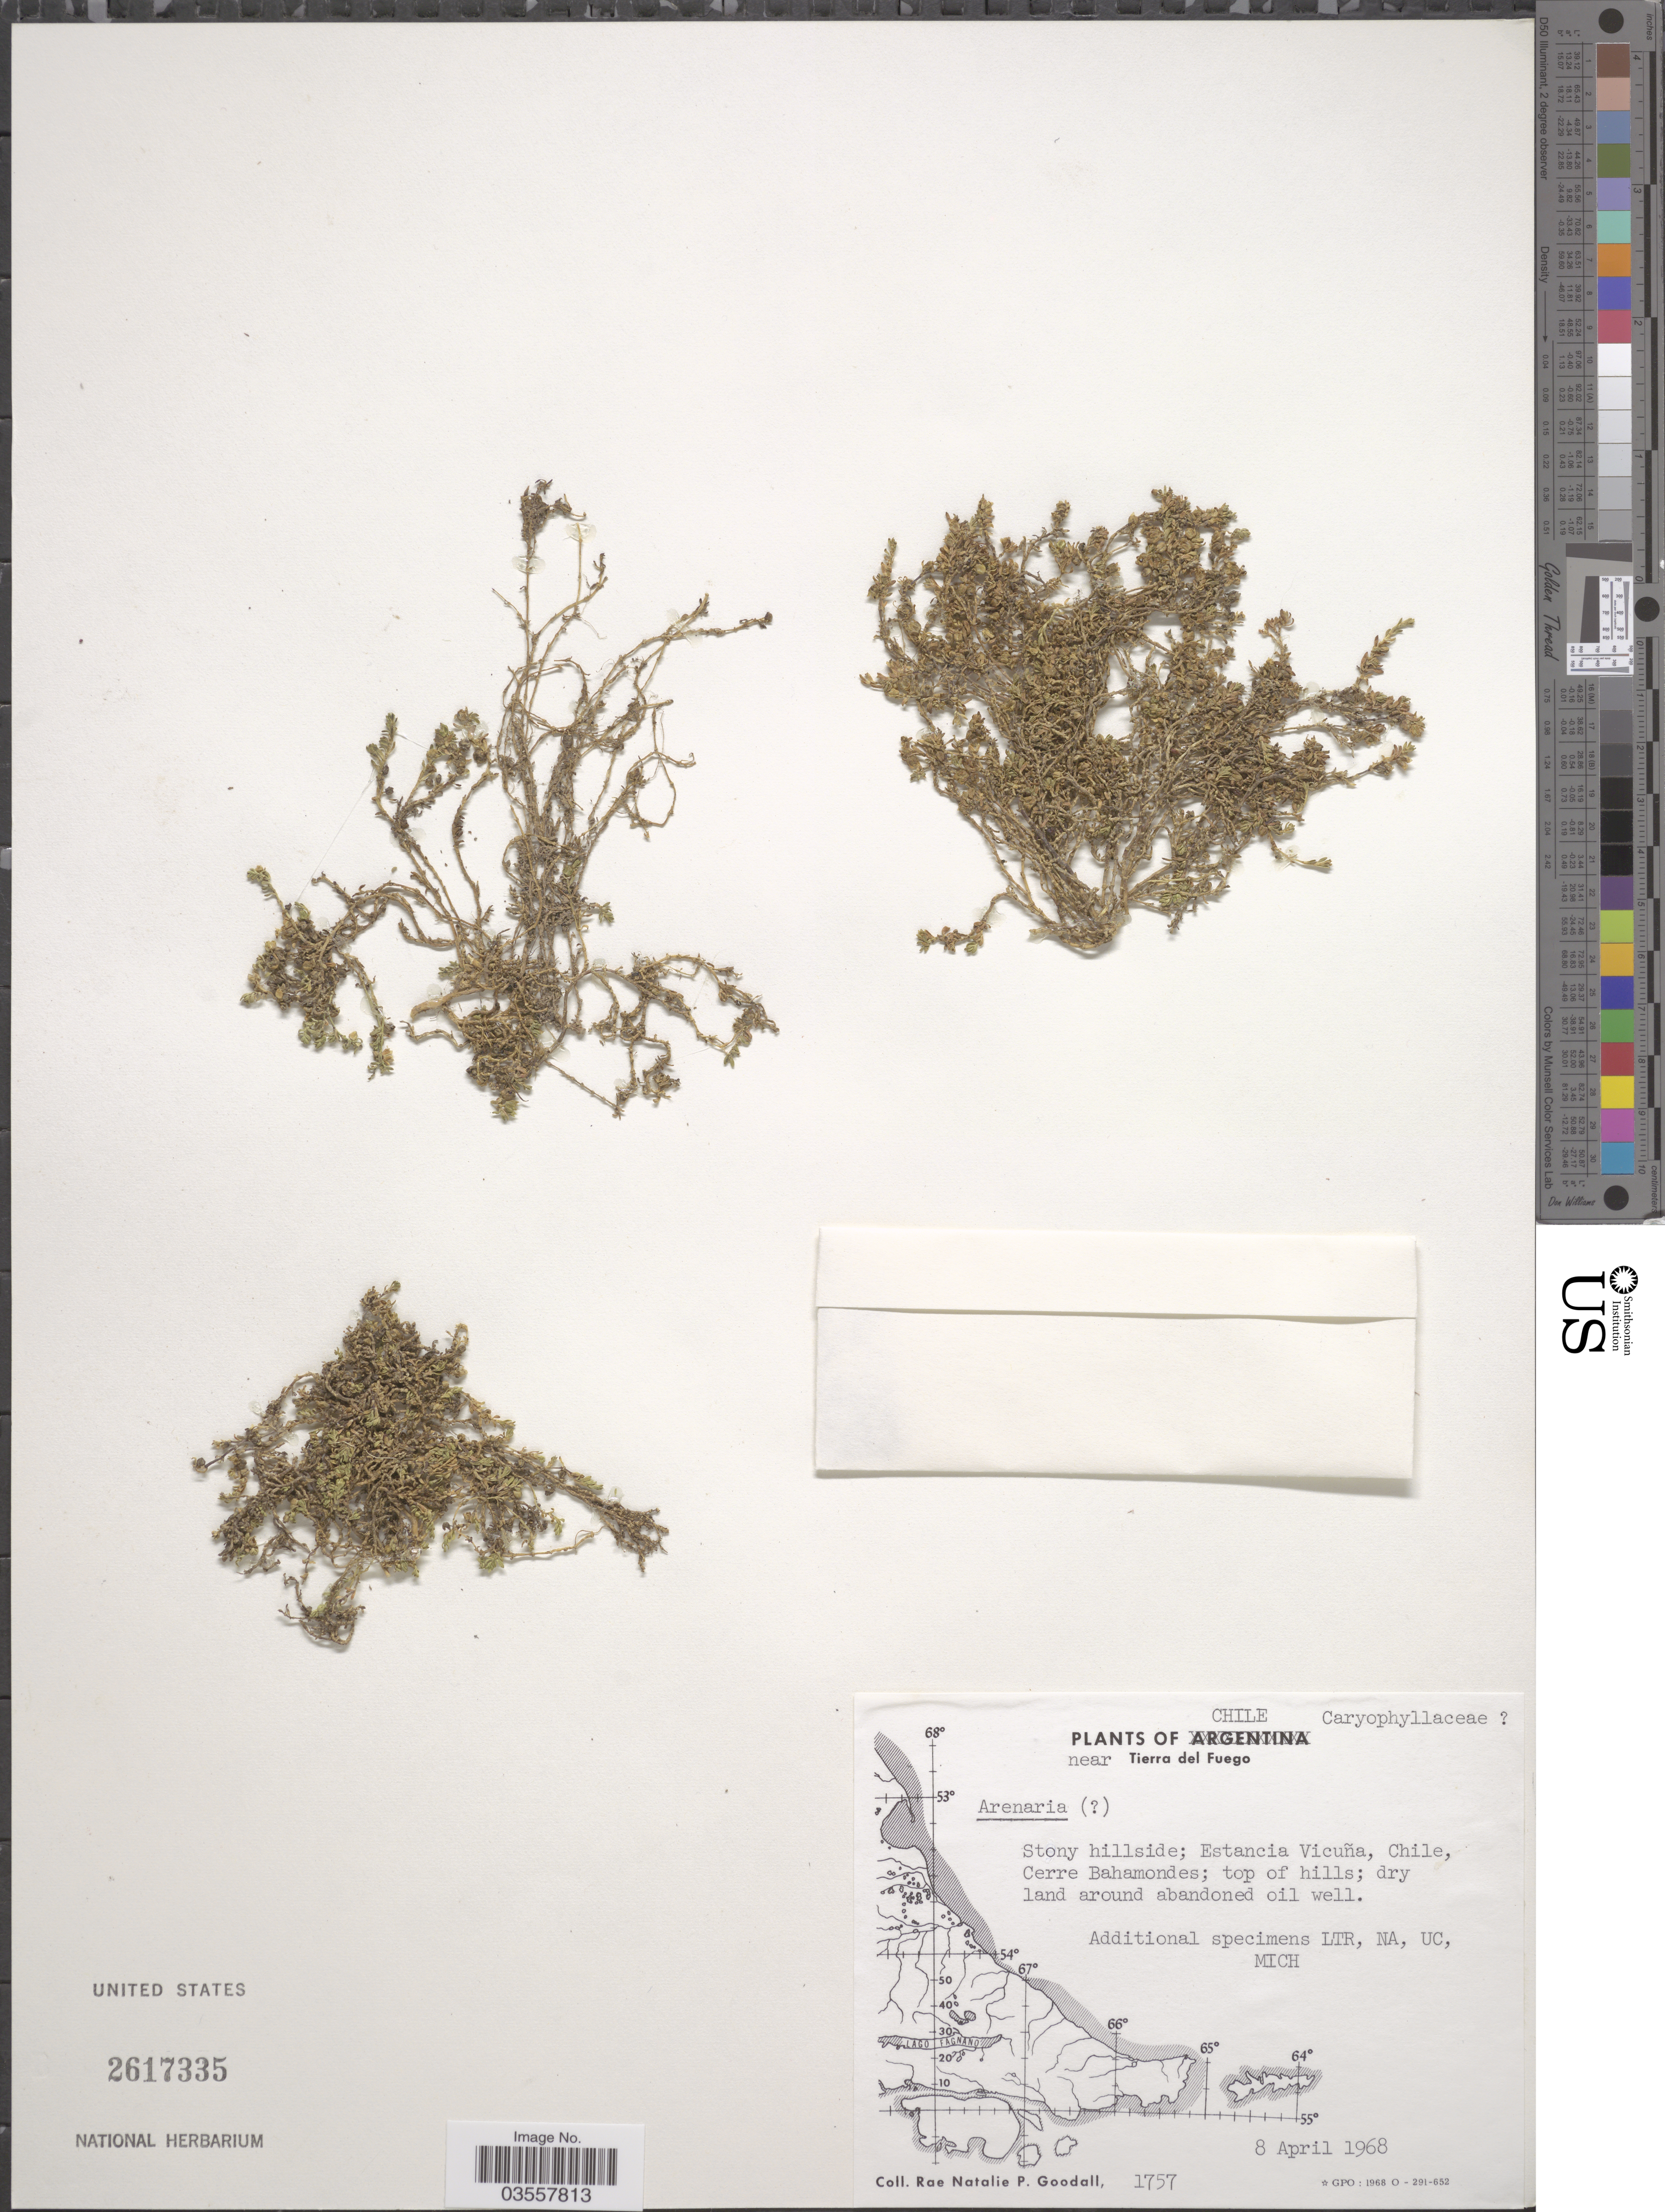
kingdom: Plantae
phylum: Tracheophyta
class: Magnoliopsida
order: Caryophyllales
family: Caryophyllaceae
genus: Arenaria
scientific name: Arenaria sp.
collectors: R. Goodall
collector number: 1757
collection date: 1968-04-08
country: Chile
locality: Near Tierra del Fuego. Stony hillside; Estancia Vicuña, Cerre Bahamondes; top of hills.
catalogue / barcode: US 2617335